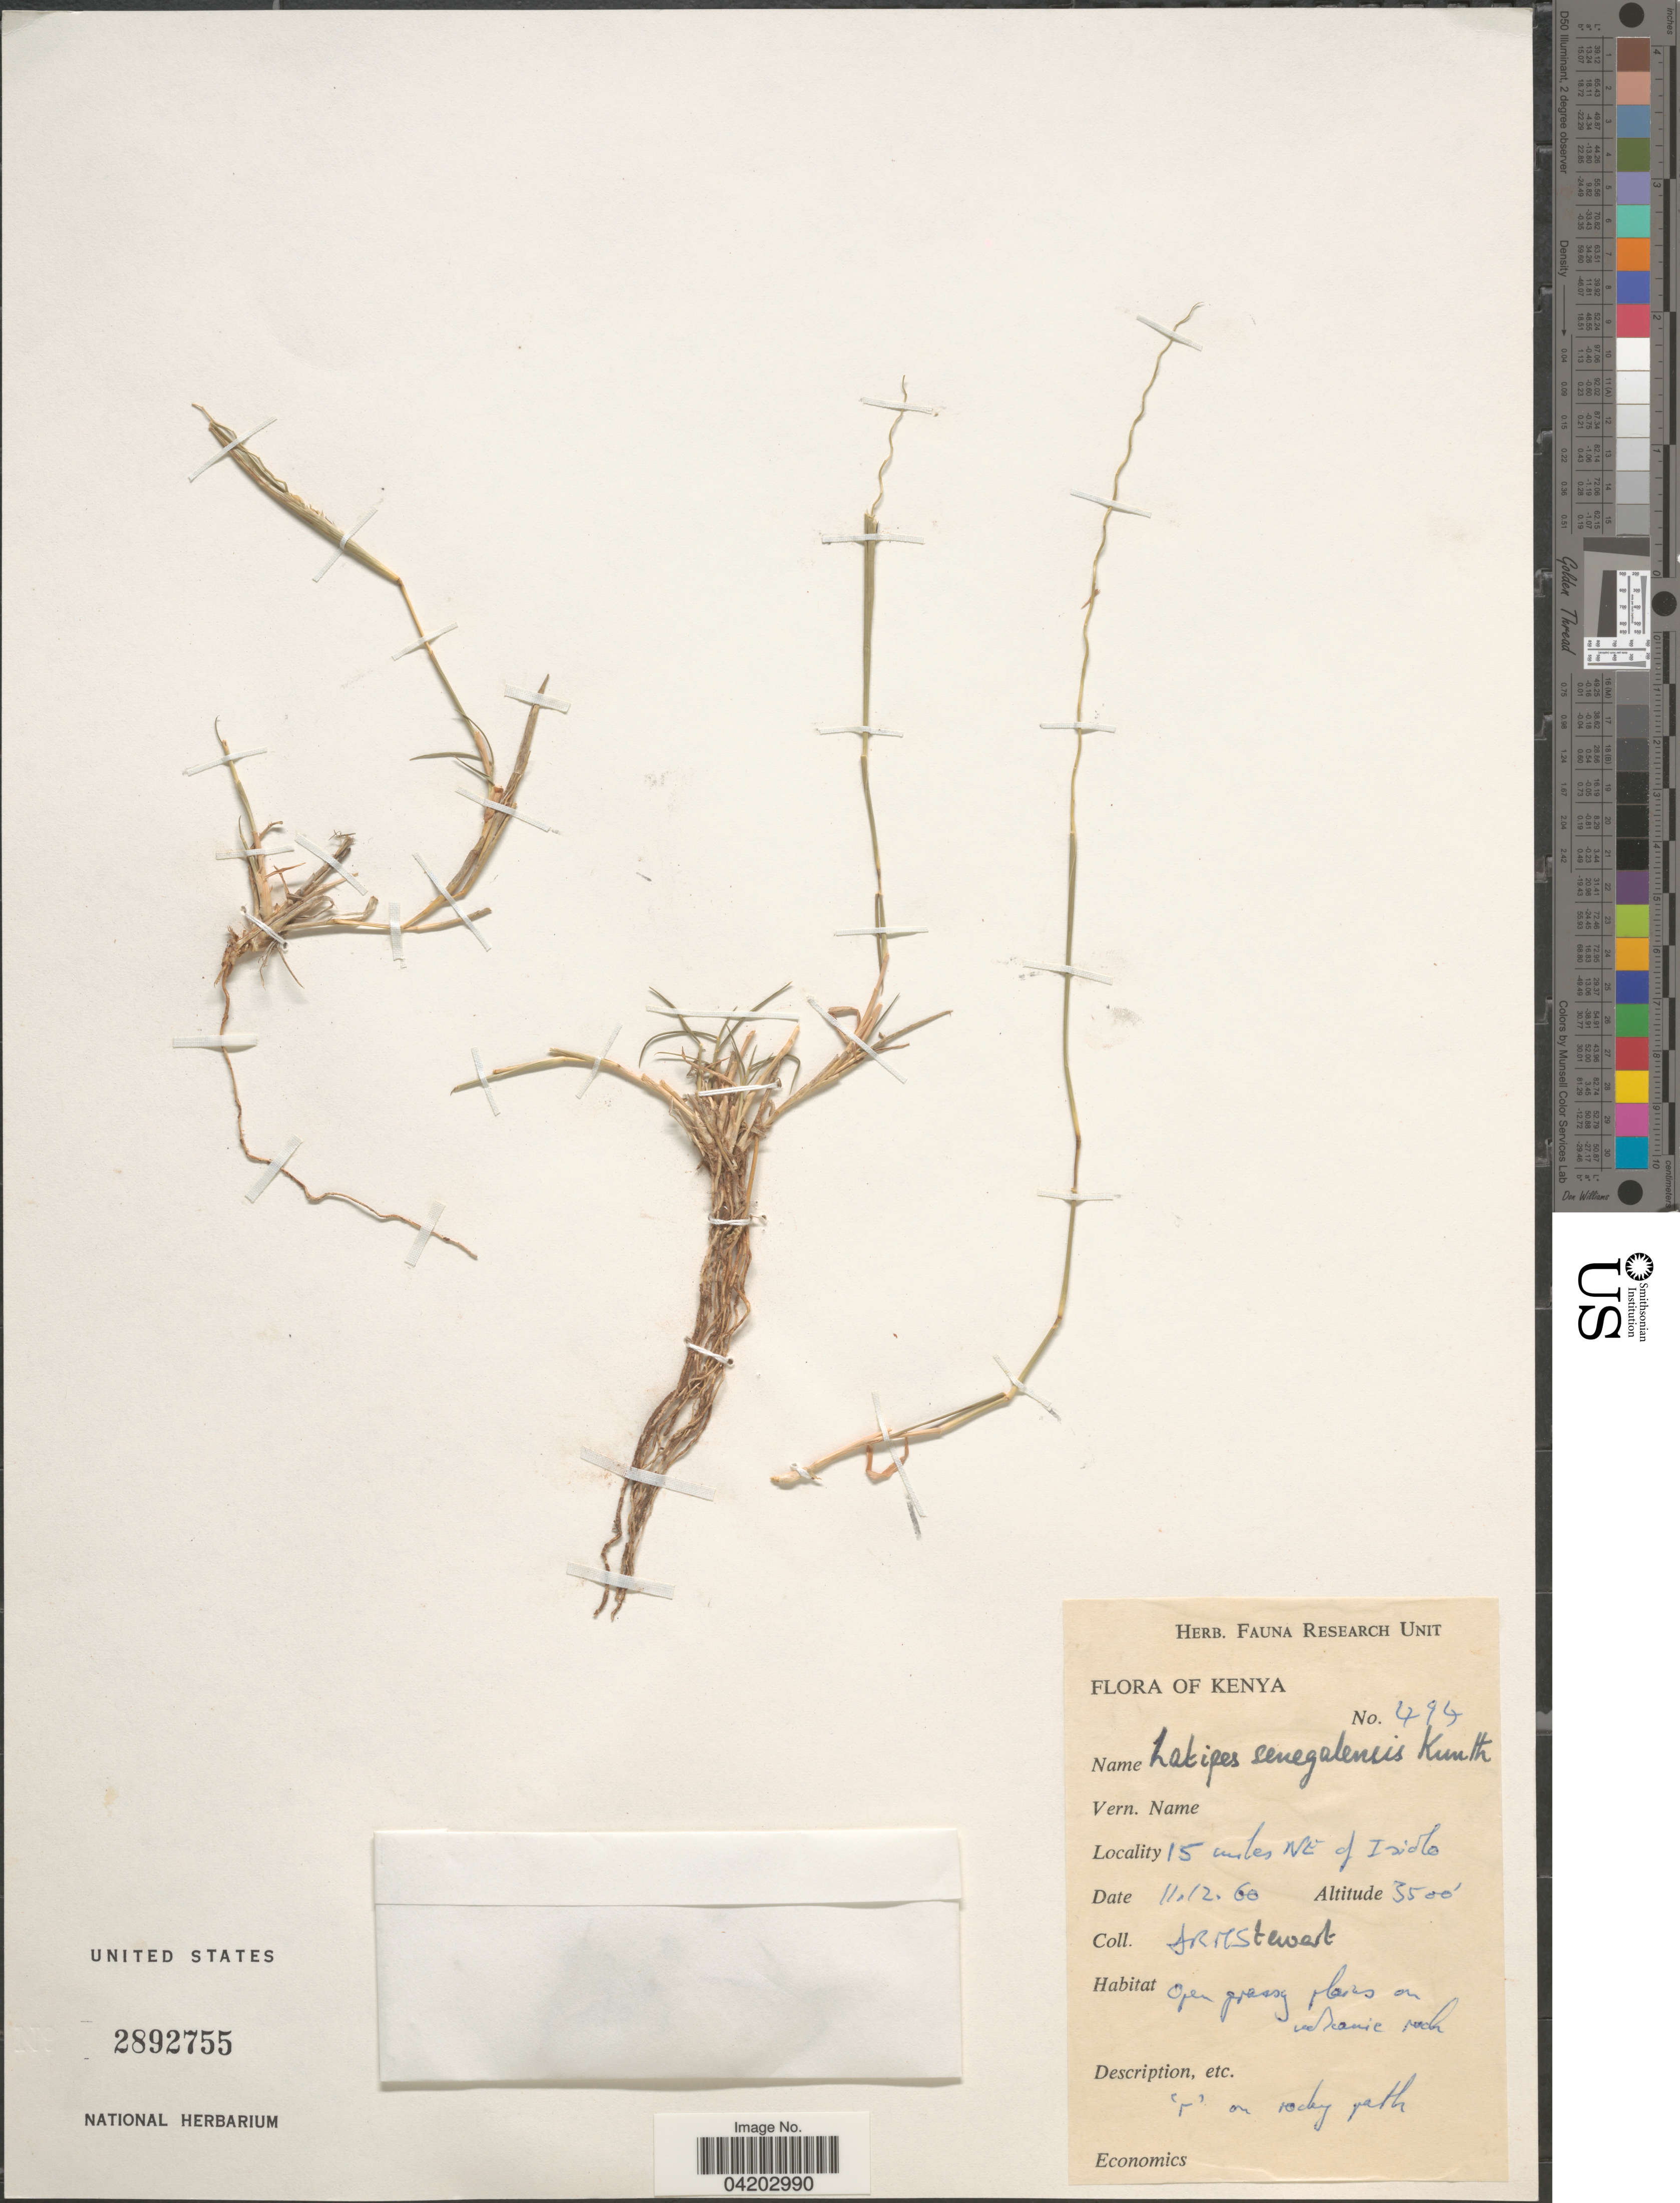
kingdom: Plantae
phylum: Tracheophyta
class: Liliopsida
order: Poales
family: Poaceae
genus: Leptothrium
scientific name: Leptothrium senegalense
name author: (Kunth) Clayton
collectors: J. Stewart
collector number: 494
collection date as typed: Transcribed d/m/y: 11/12/60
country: Kenya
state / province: Isiolo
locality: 15 miles NE of Isiolo.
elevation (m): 1067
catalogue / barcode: US 2892755